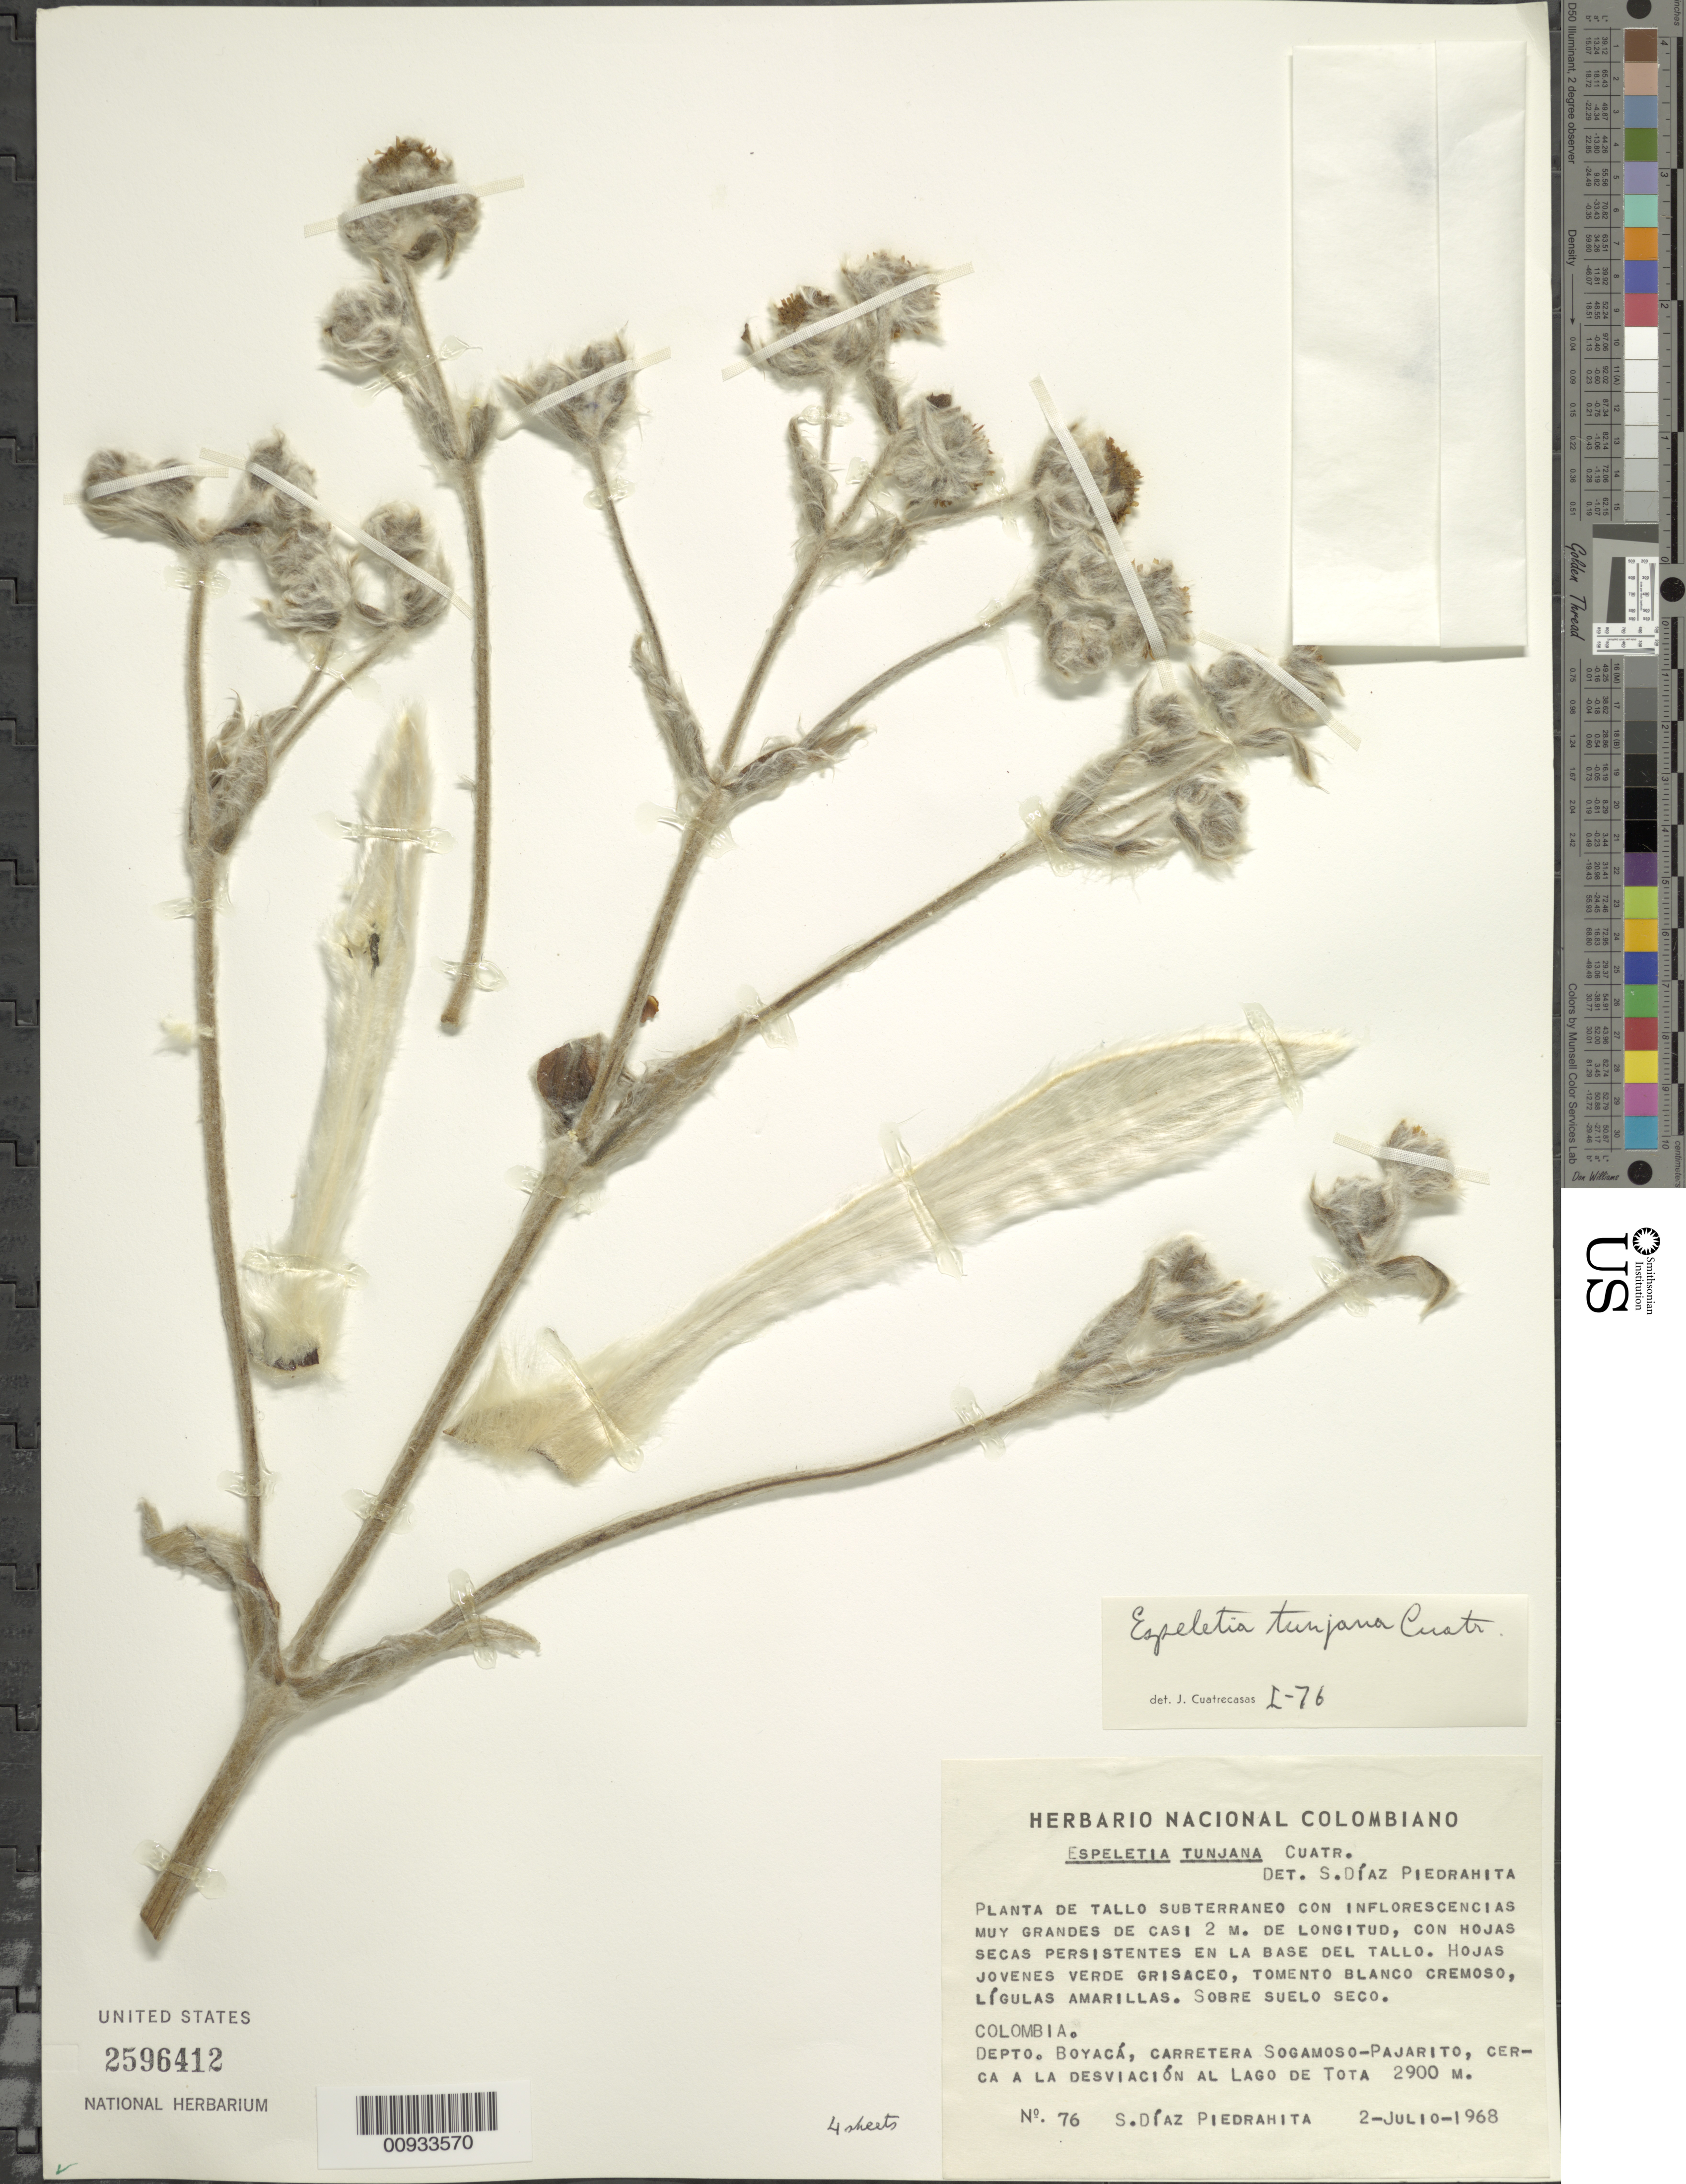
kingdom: Plantae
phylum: Tracheophyta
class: Magnoliopsida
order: Asterales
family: Asteraceae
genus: Espeletia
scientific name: Espeletia tunjana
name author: Cuatrec.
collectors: S. Díaz Píedrahíta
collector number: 76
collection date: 1968-07-02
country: Colombia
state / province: Boyacá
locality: Carretera Sogamoso-Pajarito, cerca a la Desviacion al Lago de Tota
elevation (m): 2900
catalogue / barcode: US 2596412